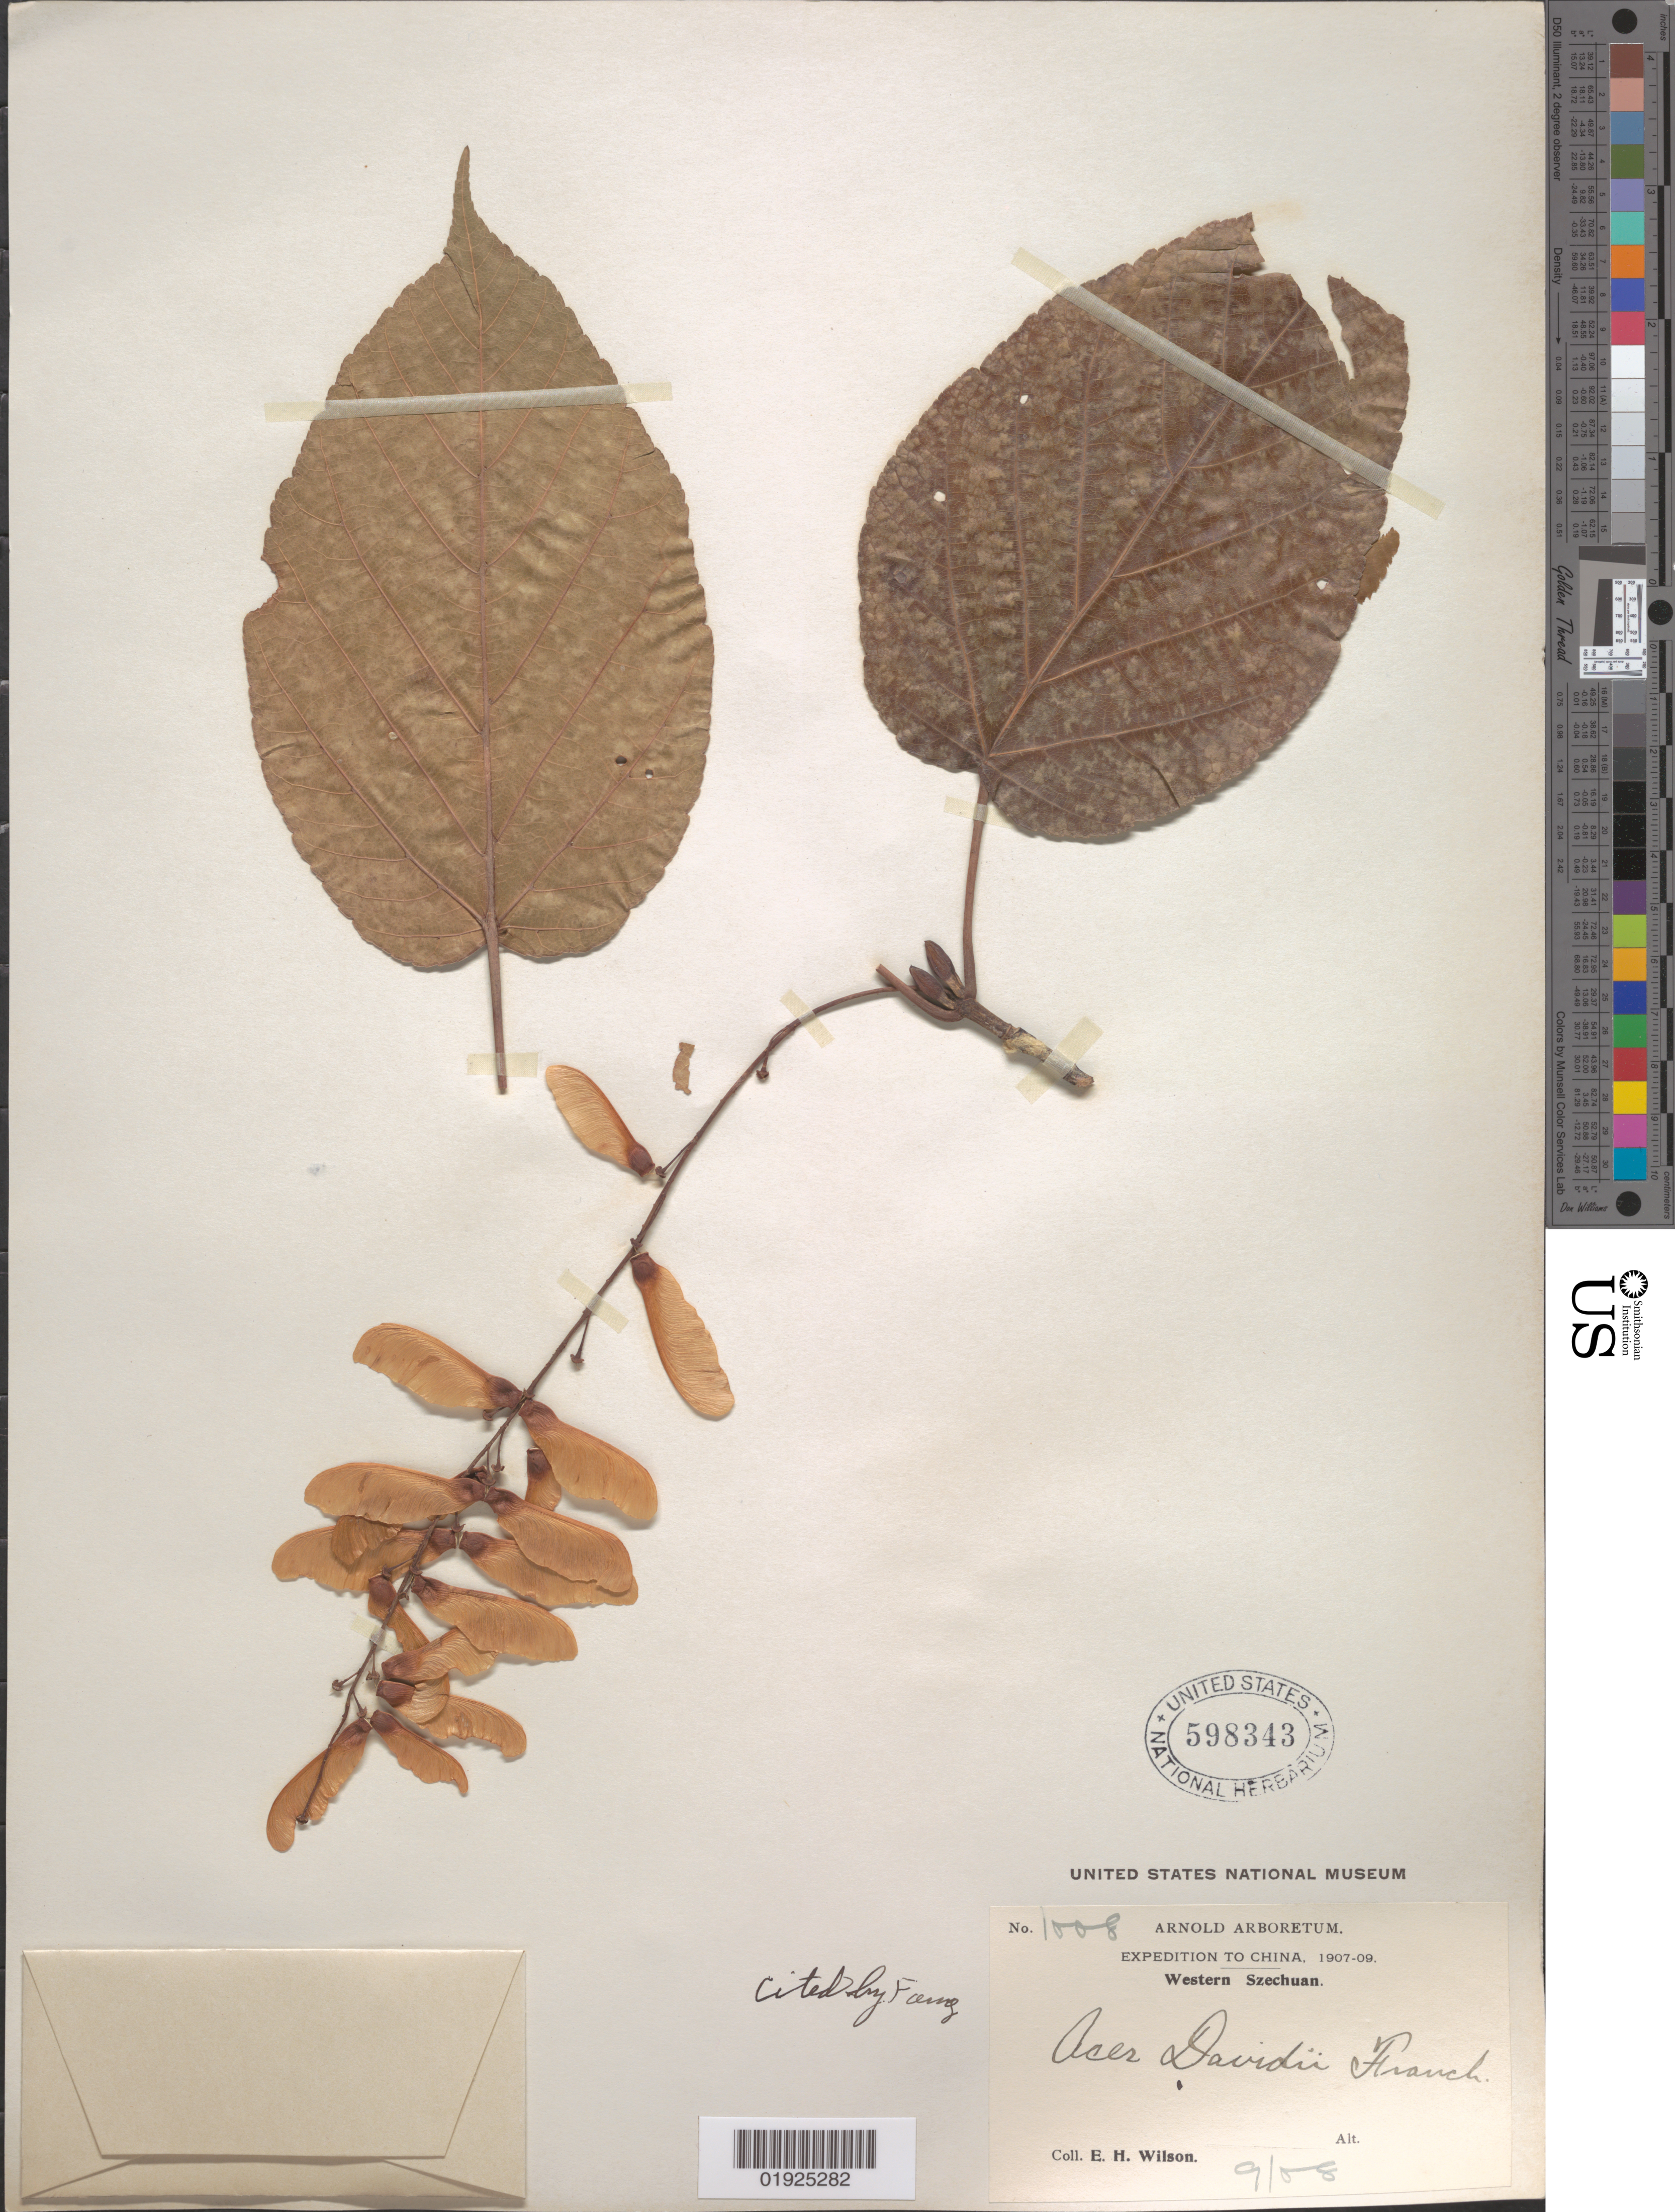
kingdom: Plantae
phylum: Tracheophyta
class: Magnoliopsida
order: Sapindales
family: Sapindaceae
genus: Acer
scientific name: Acer sikkimense subsp. davidii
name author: (Franch.) Wesm.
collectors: E. H. Wilson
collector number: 1008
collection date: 1908-09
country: China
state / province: Sichuan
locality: Western Szechuan [Sichuan]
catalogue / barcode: US 598343